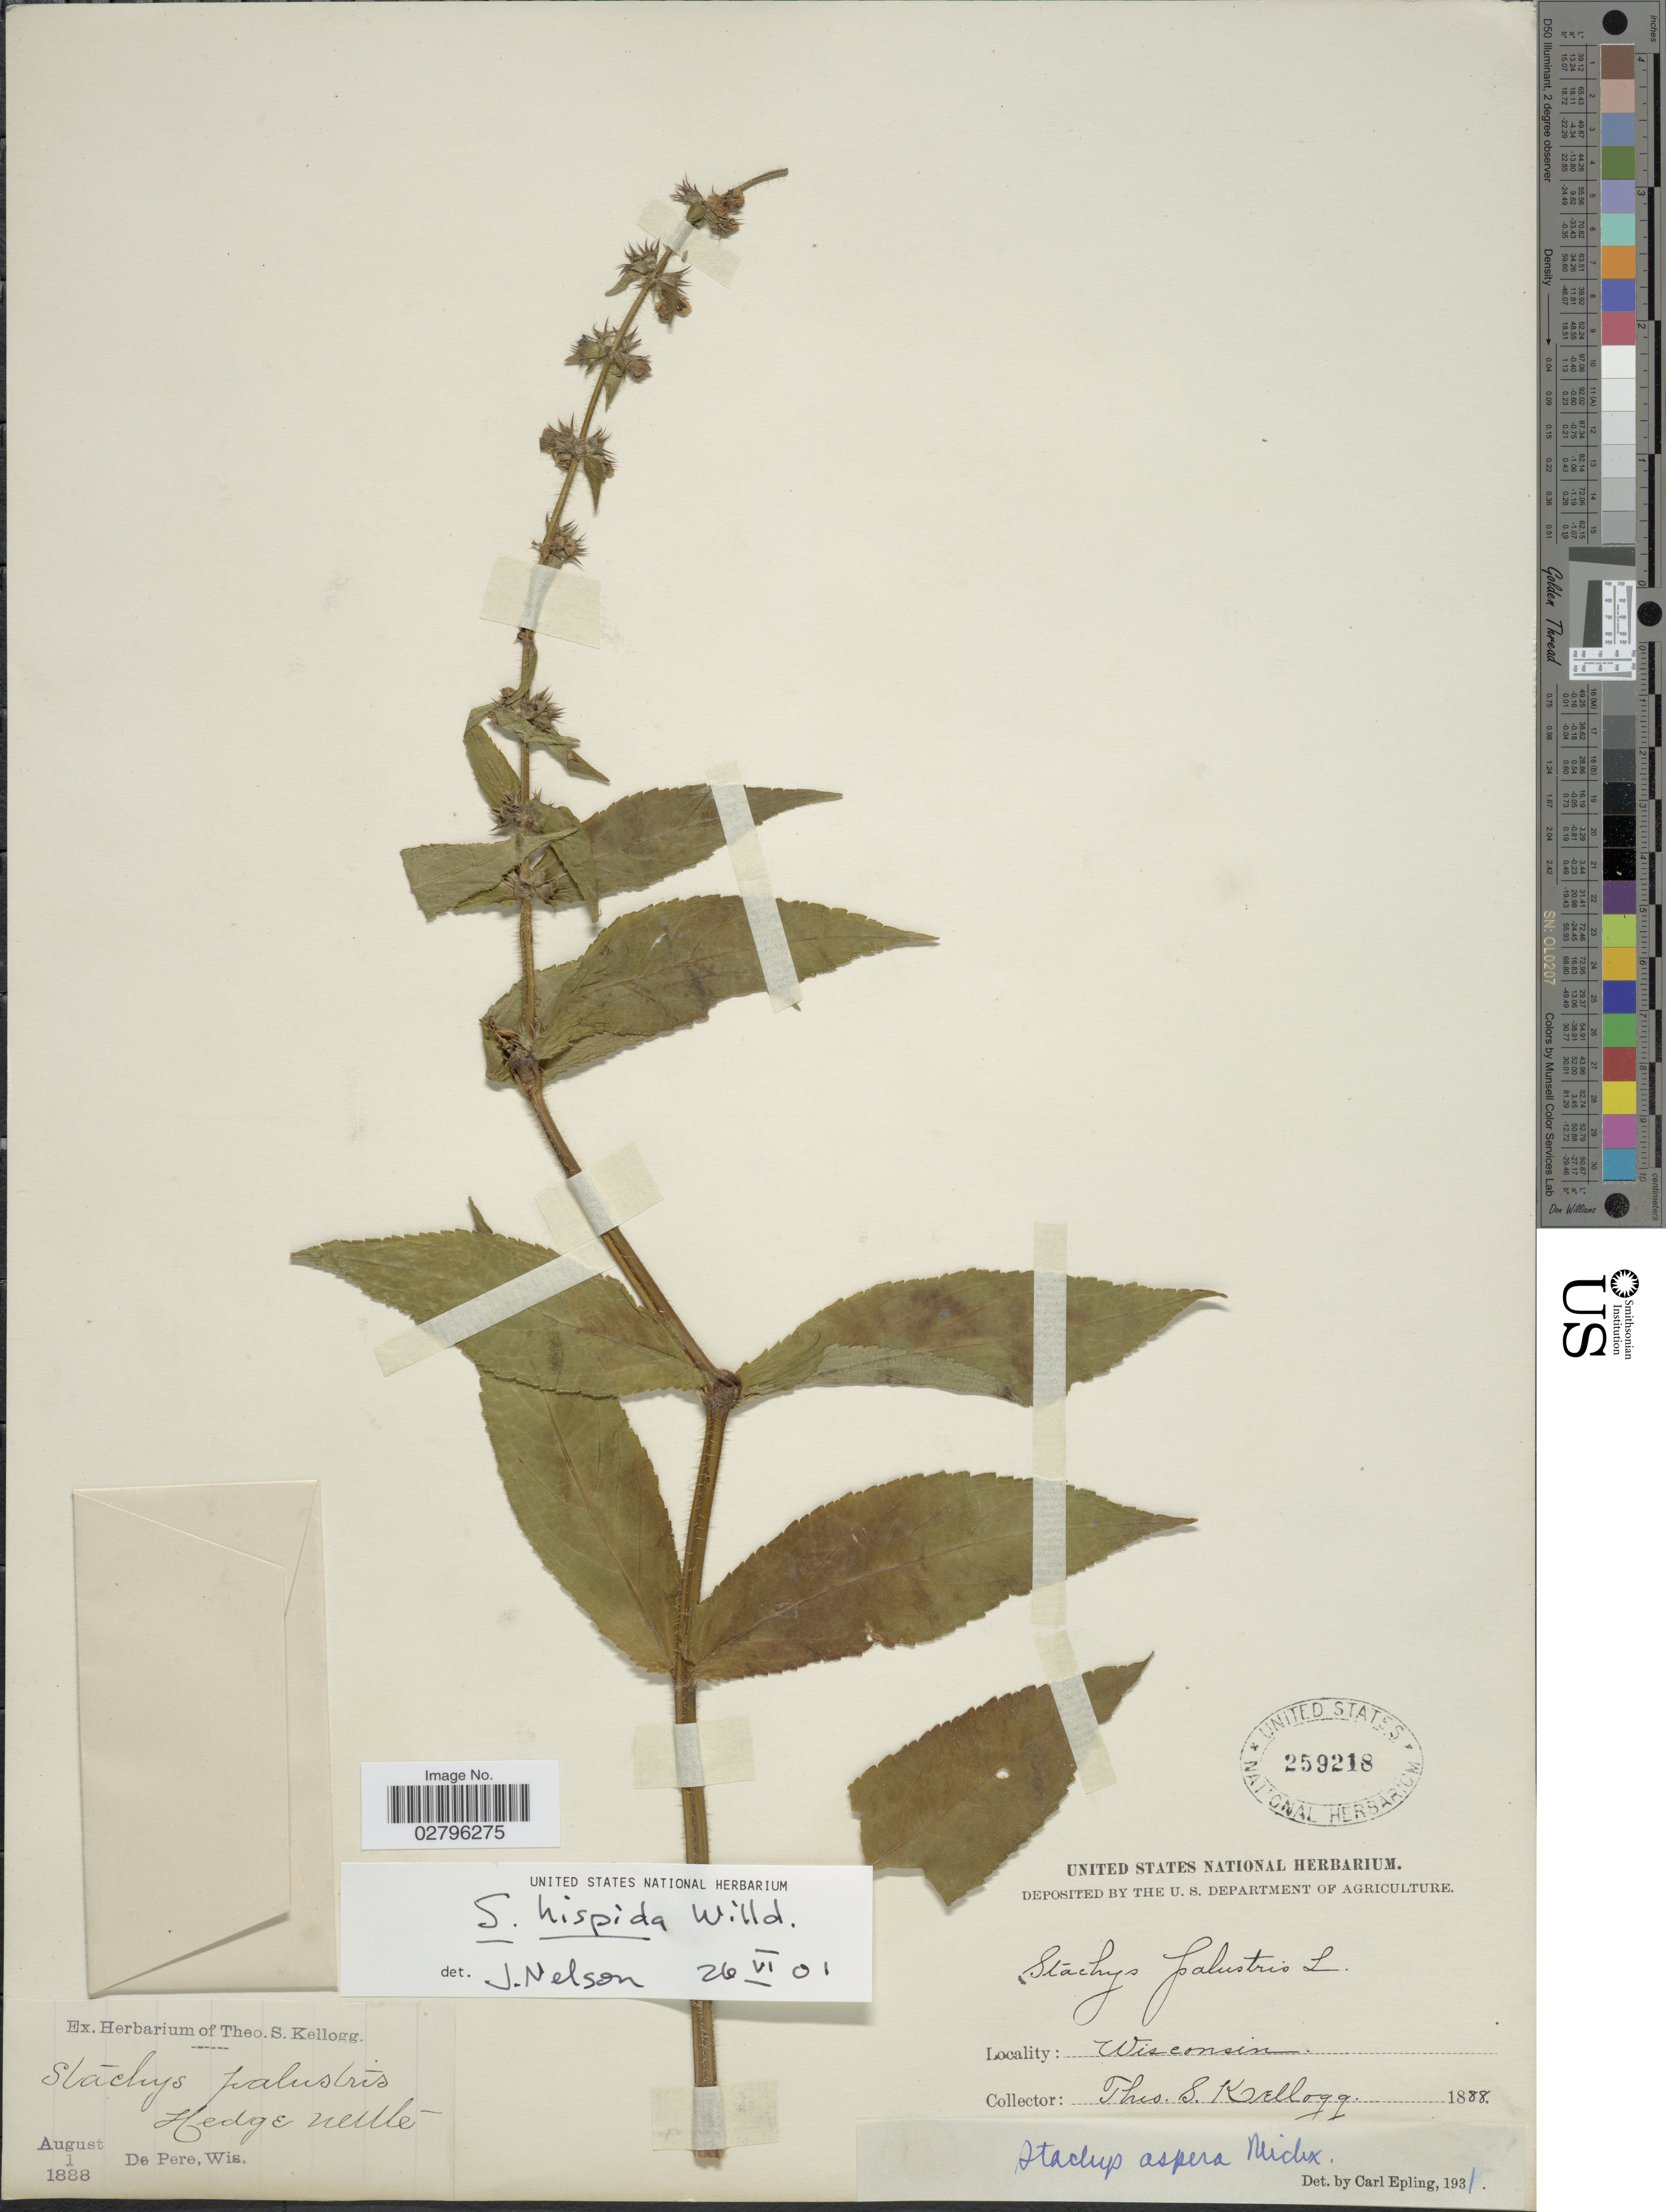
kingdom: Plantae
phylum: Tracheophyta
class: Magnoliopsida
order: Lamiales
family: Lamiaceae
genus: Stachys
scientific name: Stachys hispida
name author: Pursh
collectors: T. S. Kellogg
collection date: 1888-08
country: United States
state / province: Wisconsin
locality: De Pere, Wis.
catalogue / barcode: US 259218